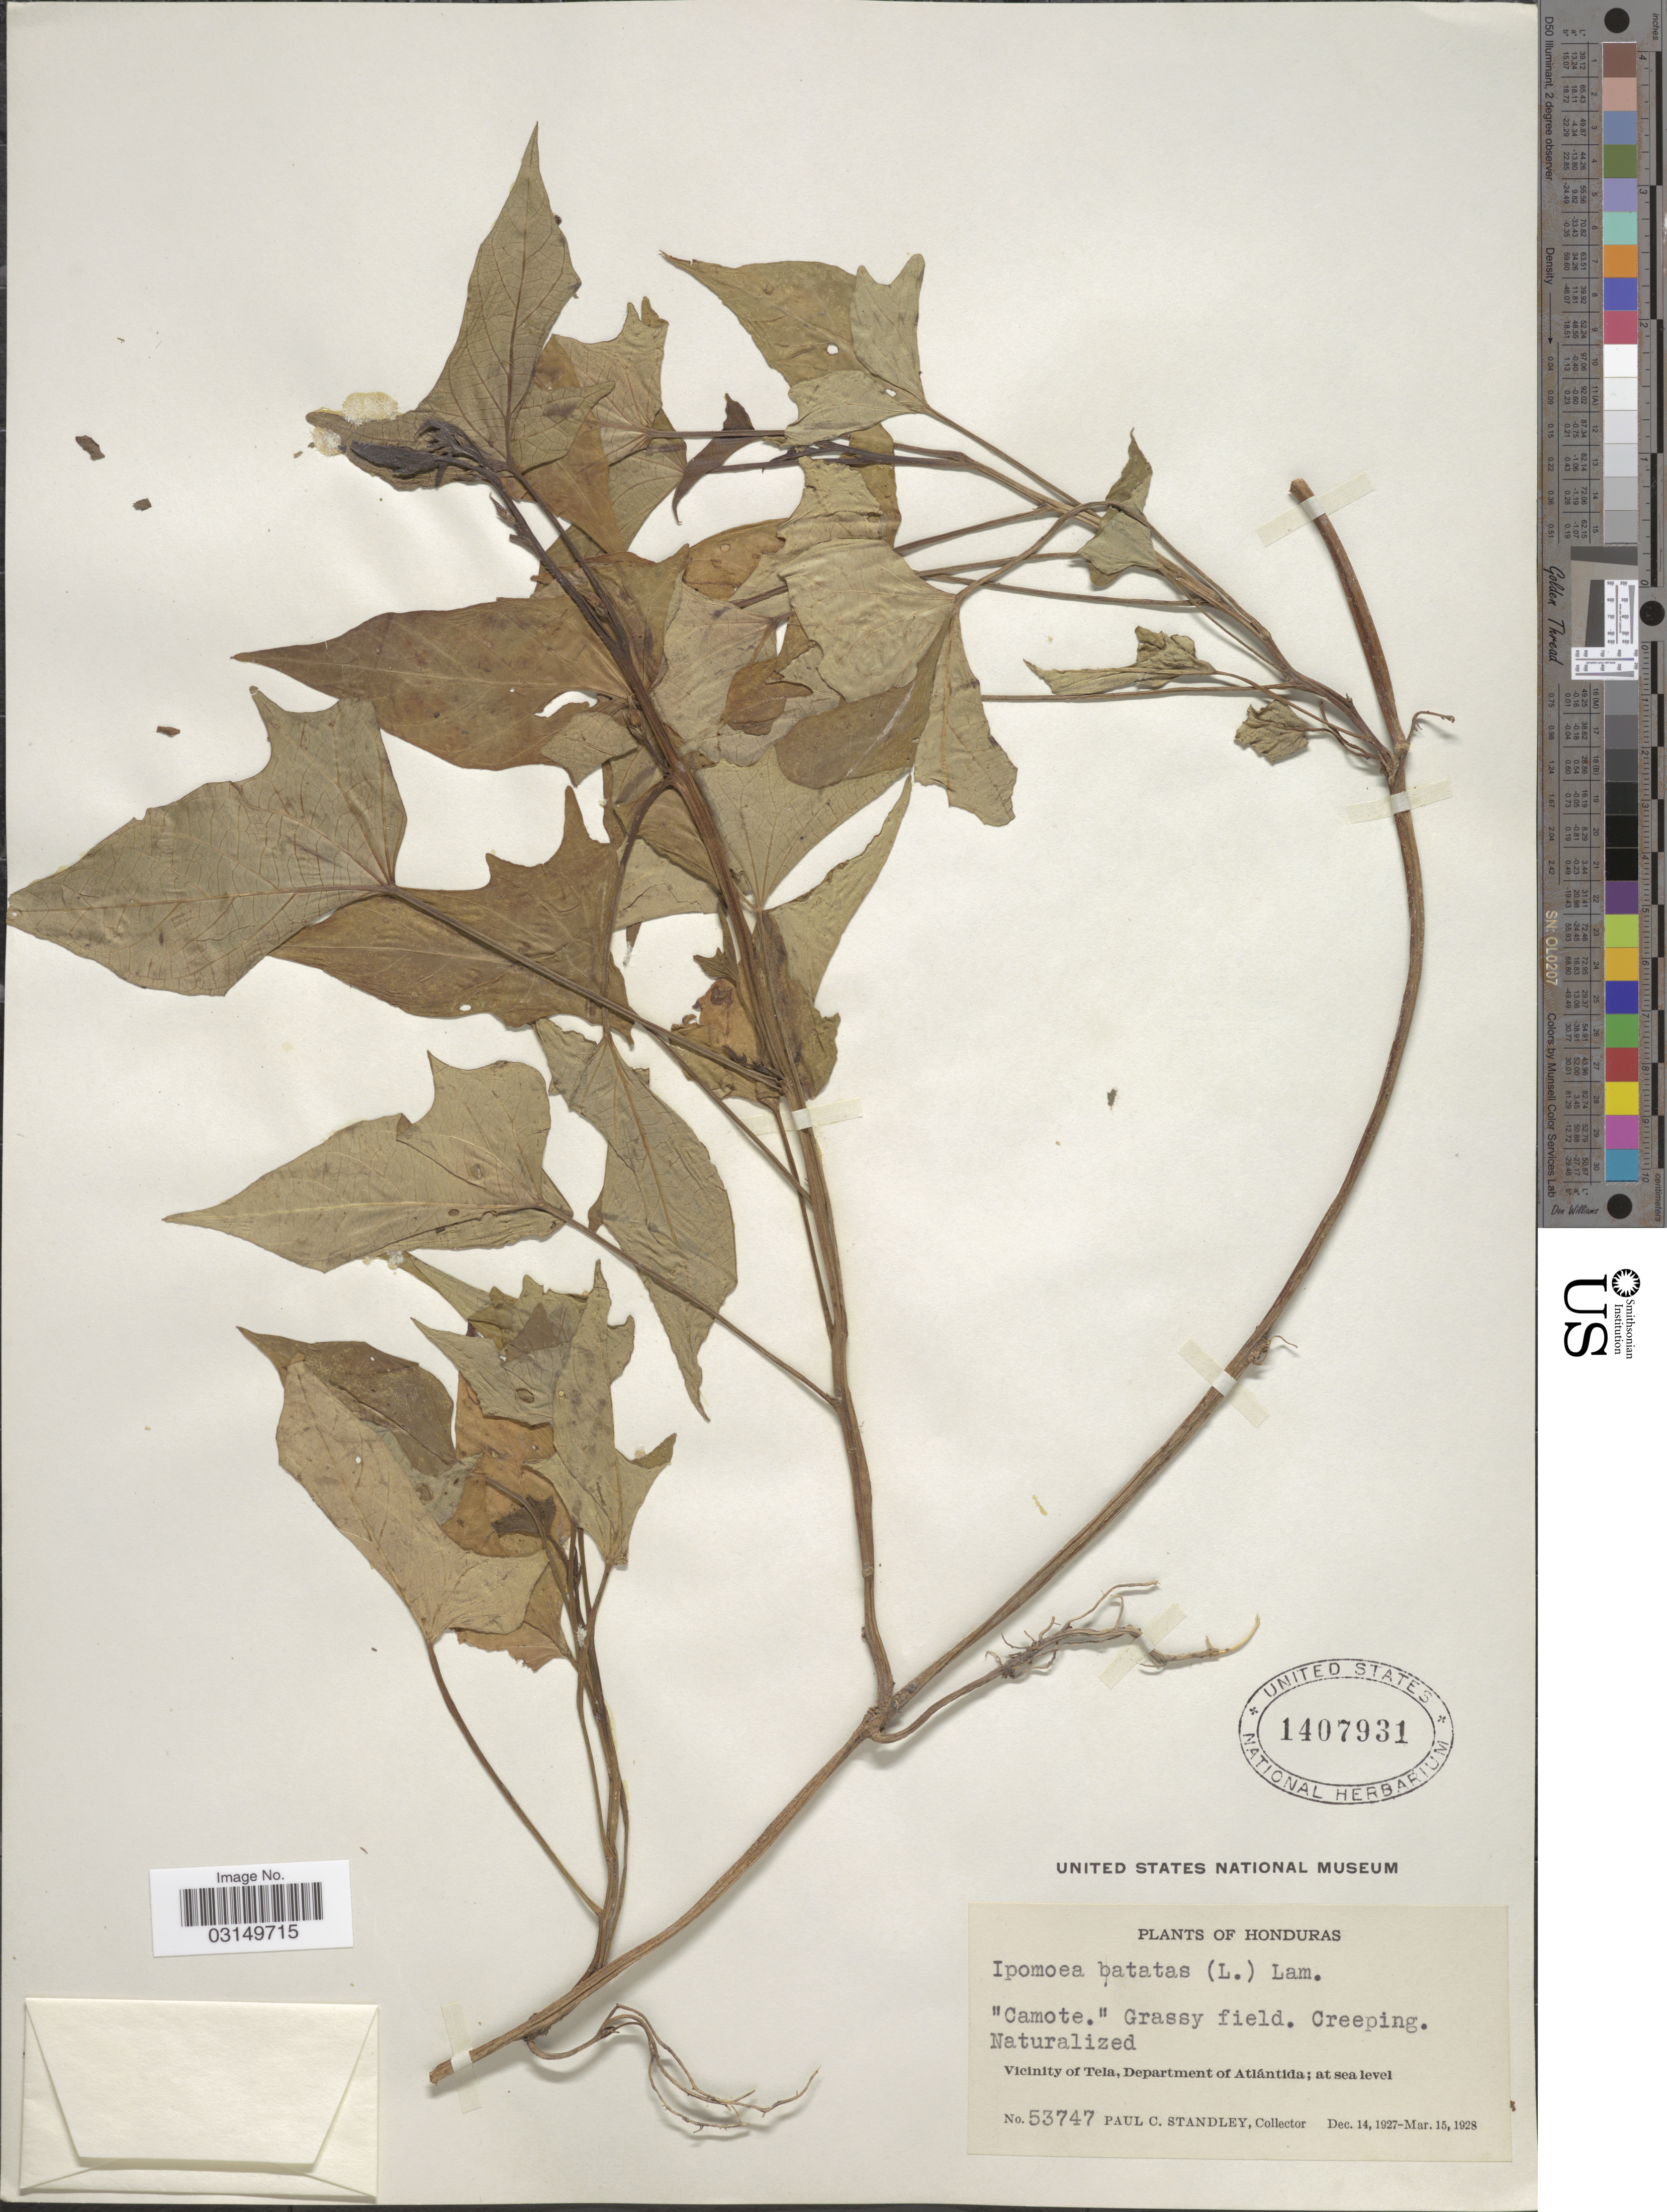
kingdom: Plantae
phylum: Tracheophyta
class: Magnoliopsida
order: Solanales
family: Convolvulaceae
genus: Ipomoea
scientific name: Ipomoea batatas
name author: (L.) Lam.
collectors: P. C. Standley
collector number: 53747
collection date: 1927-12-14/1928-03-15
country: Honduras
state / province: Atlántida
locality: Vicinity of Tela, Department of Atlántida.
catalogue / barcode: US 1407931